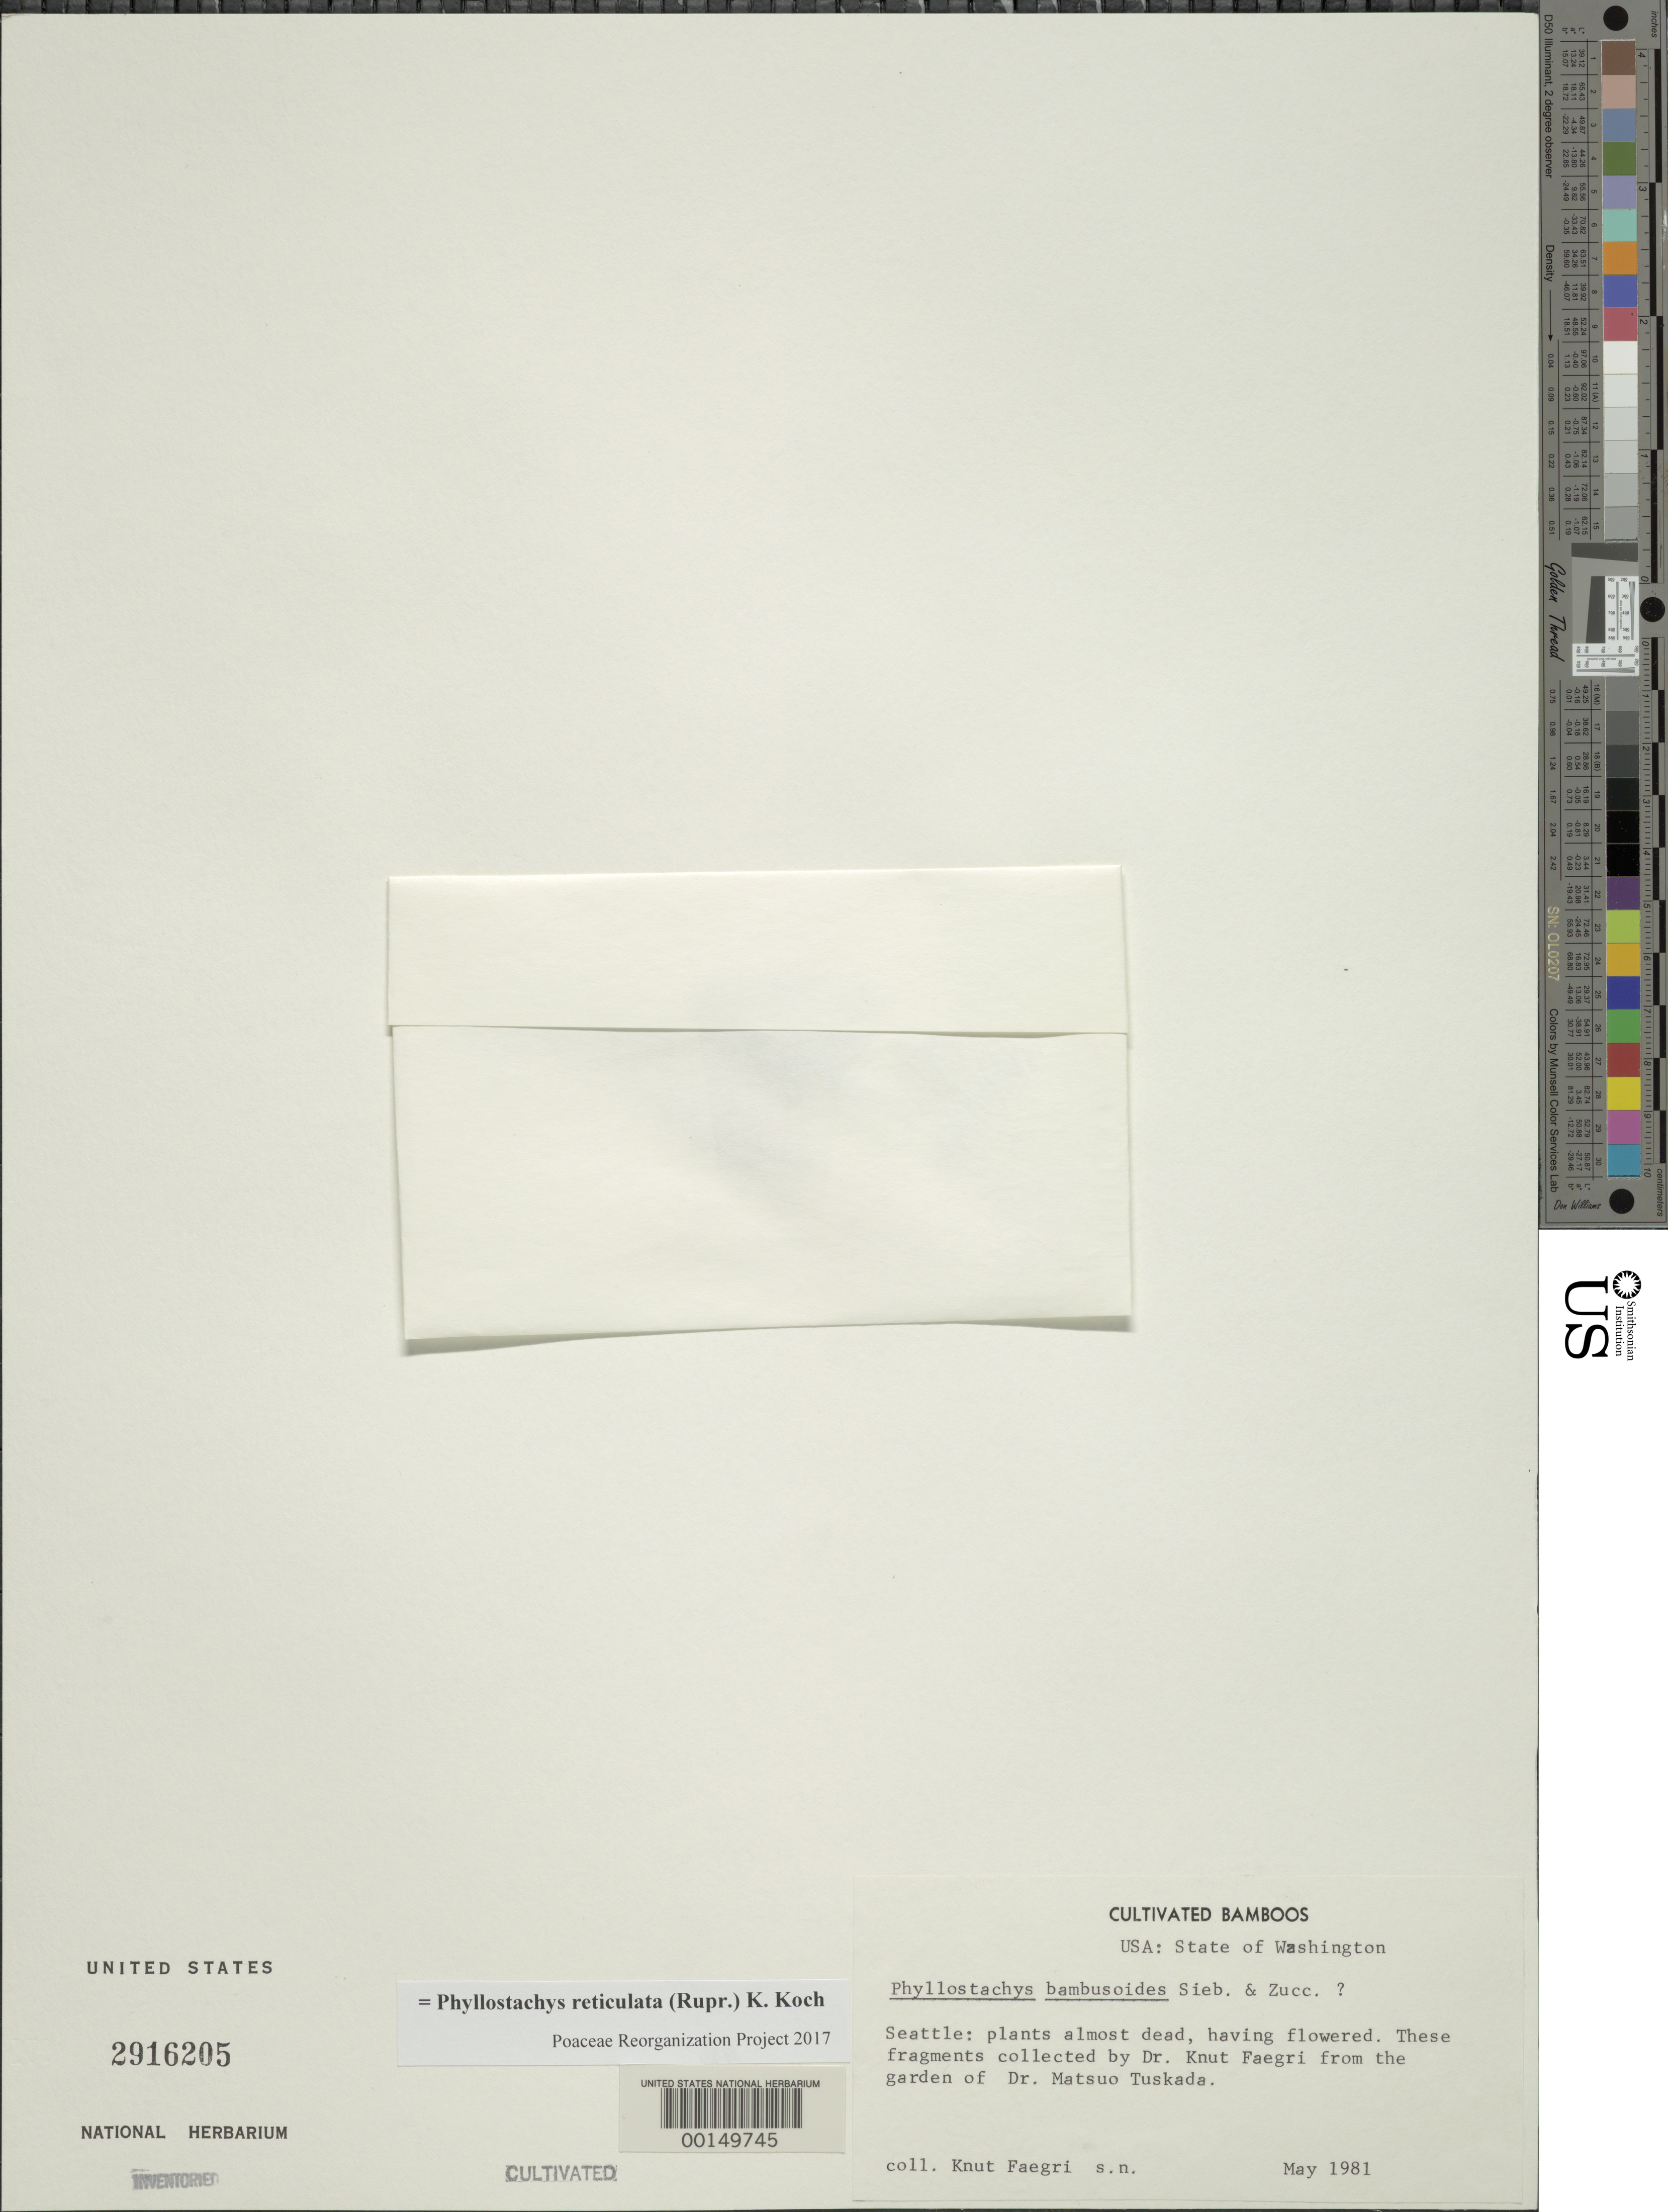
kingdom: Plantae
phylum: Tracheophyta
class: Liliopsida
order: Poales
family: Poaceae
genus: Phyllostachys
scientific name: Phyllostachys reticulata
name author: (Rupr.) K. Koch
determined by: Poaceae Reorganization Project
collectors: K. Faegri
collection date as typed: May 1981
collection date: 1981-05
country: United States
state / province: Washington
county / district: King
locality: Seattle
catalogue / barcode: US 2916205